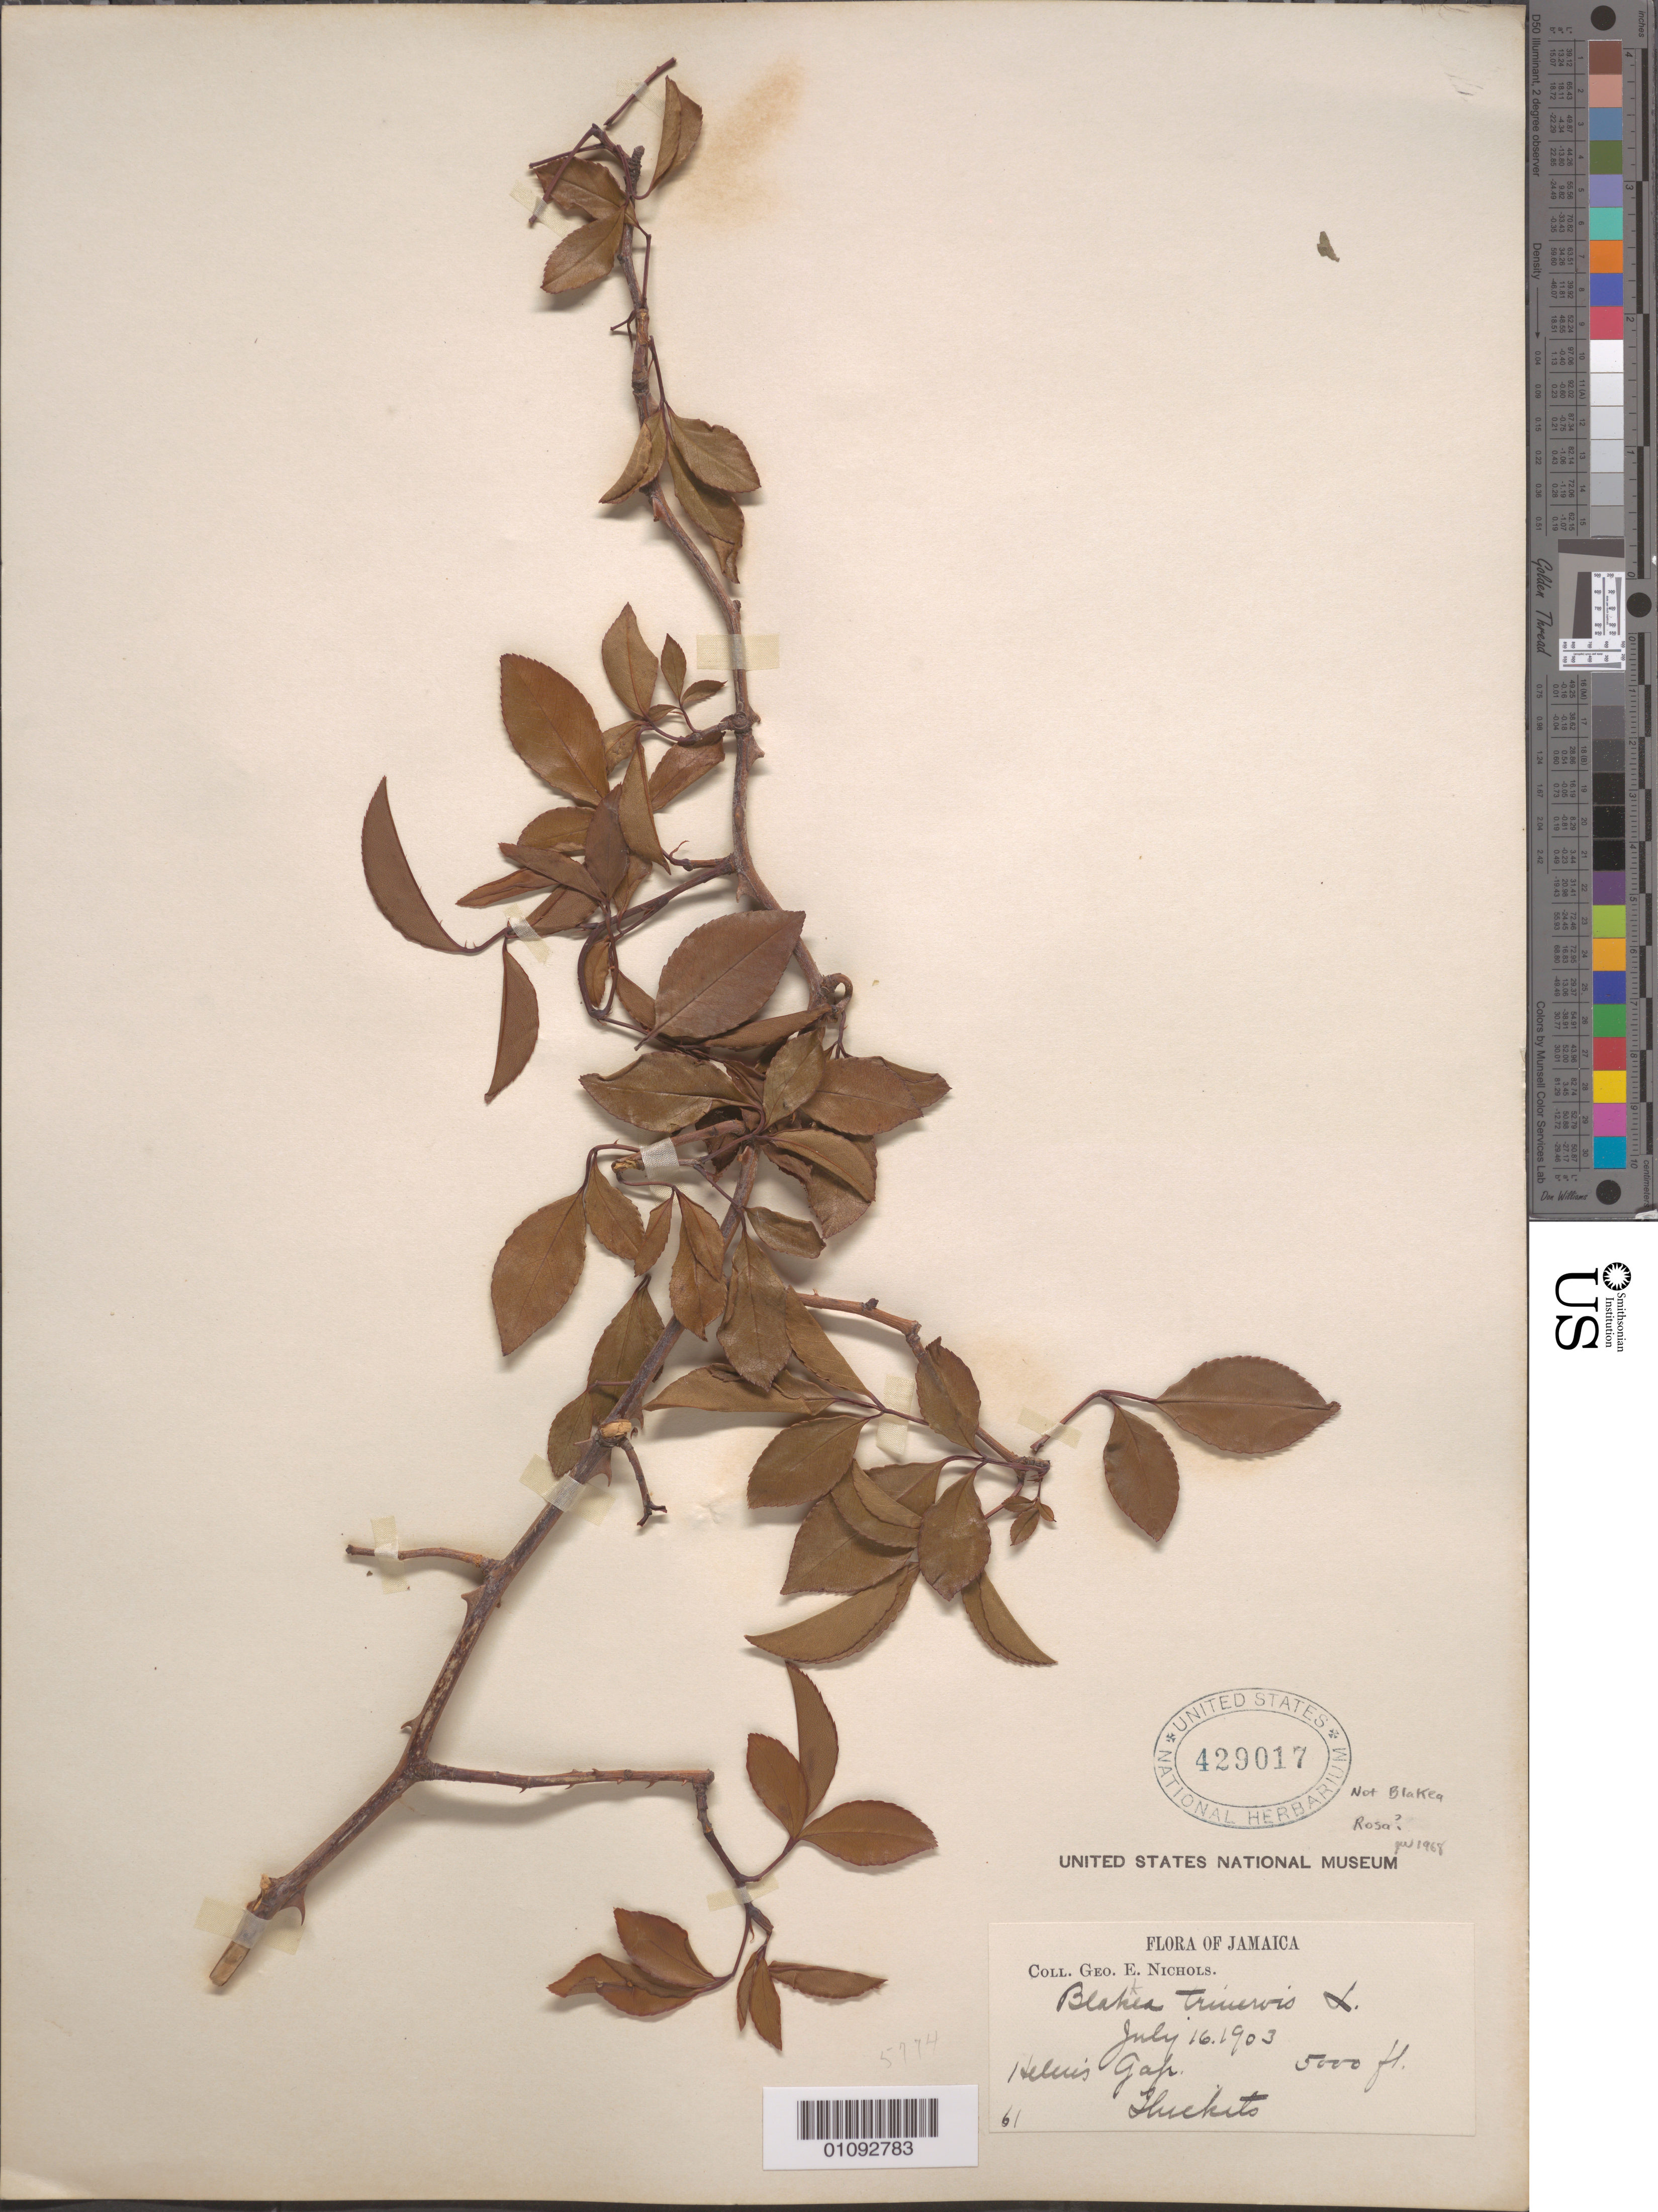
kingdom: Plantae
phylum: Tracheophyta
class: Magnoliopsida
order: Rosales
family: Rosaceae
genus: Rosa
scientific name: Rosa laevigata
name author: Michx.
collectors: G. E. Nichols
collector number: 61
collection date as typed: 16 Jul 1903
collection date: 1903-07-16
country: Jamaica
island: Jamaica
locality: Helen's(?) Gap.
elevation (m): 1524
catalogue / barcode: US 429017